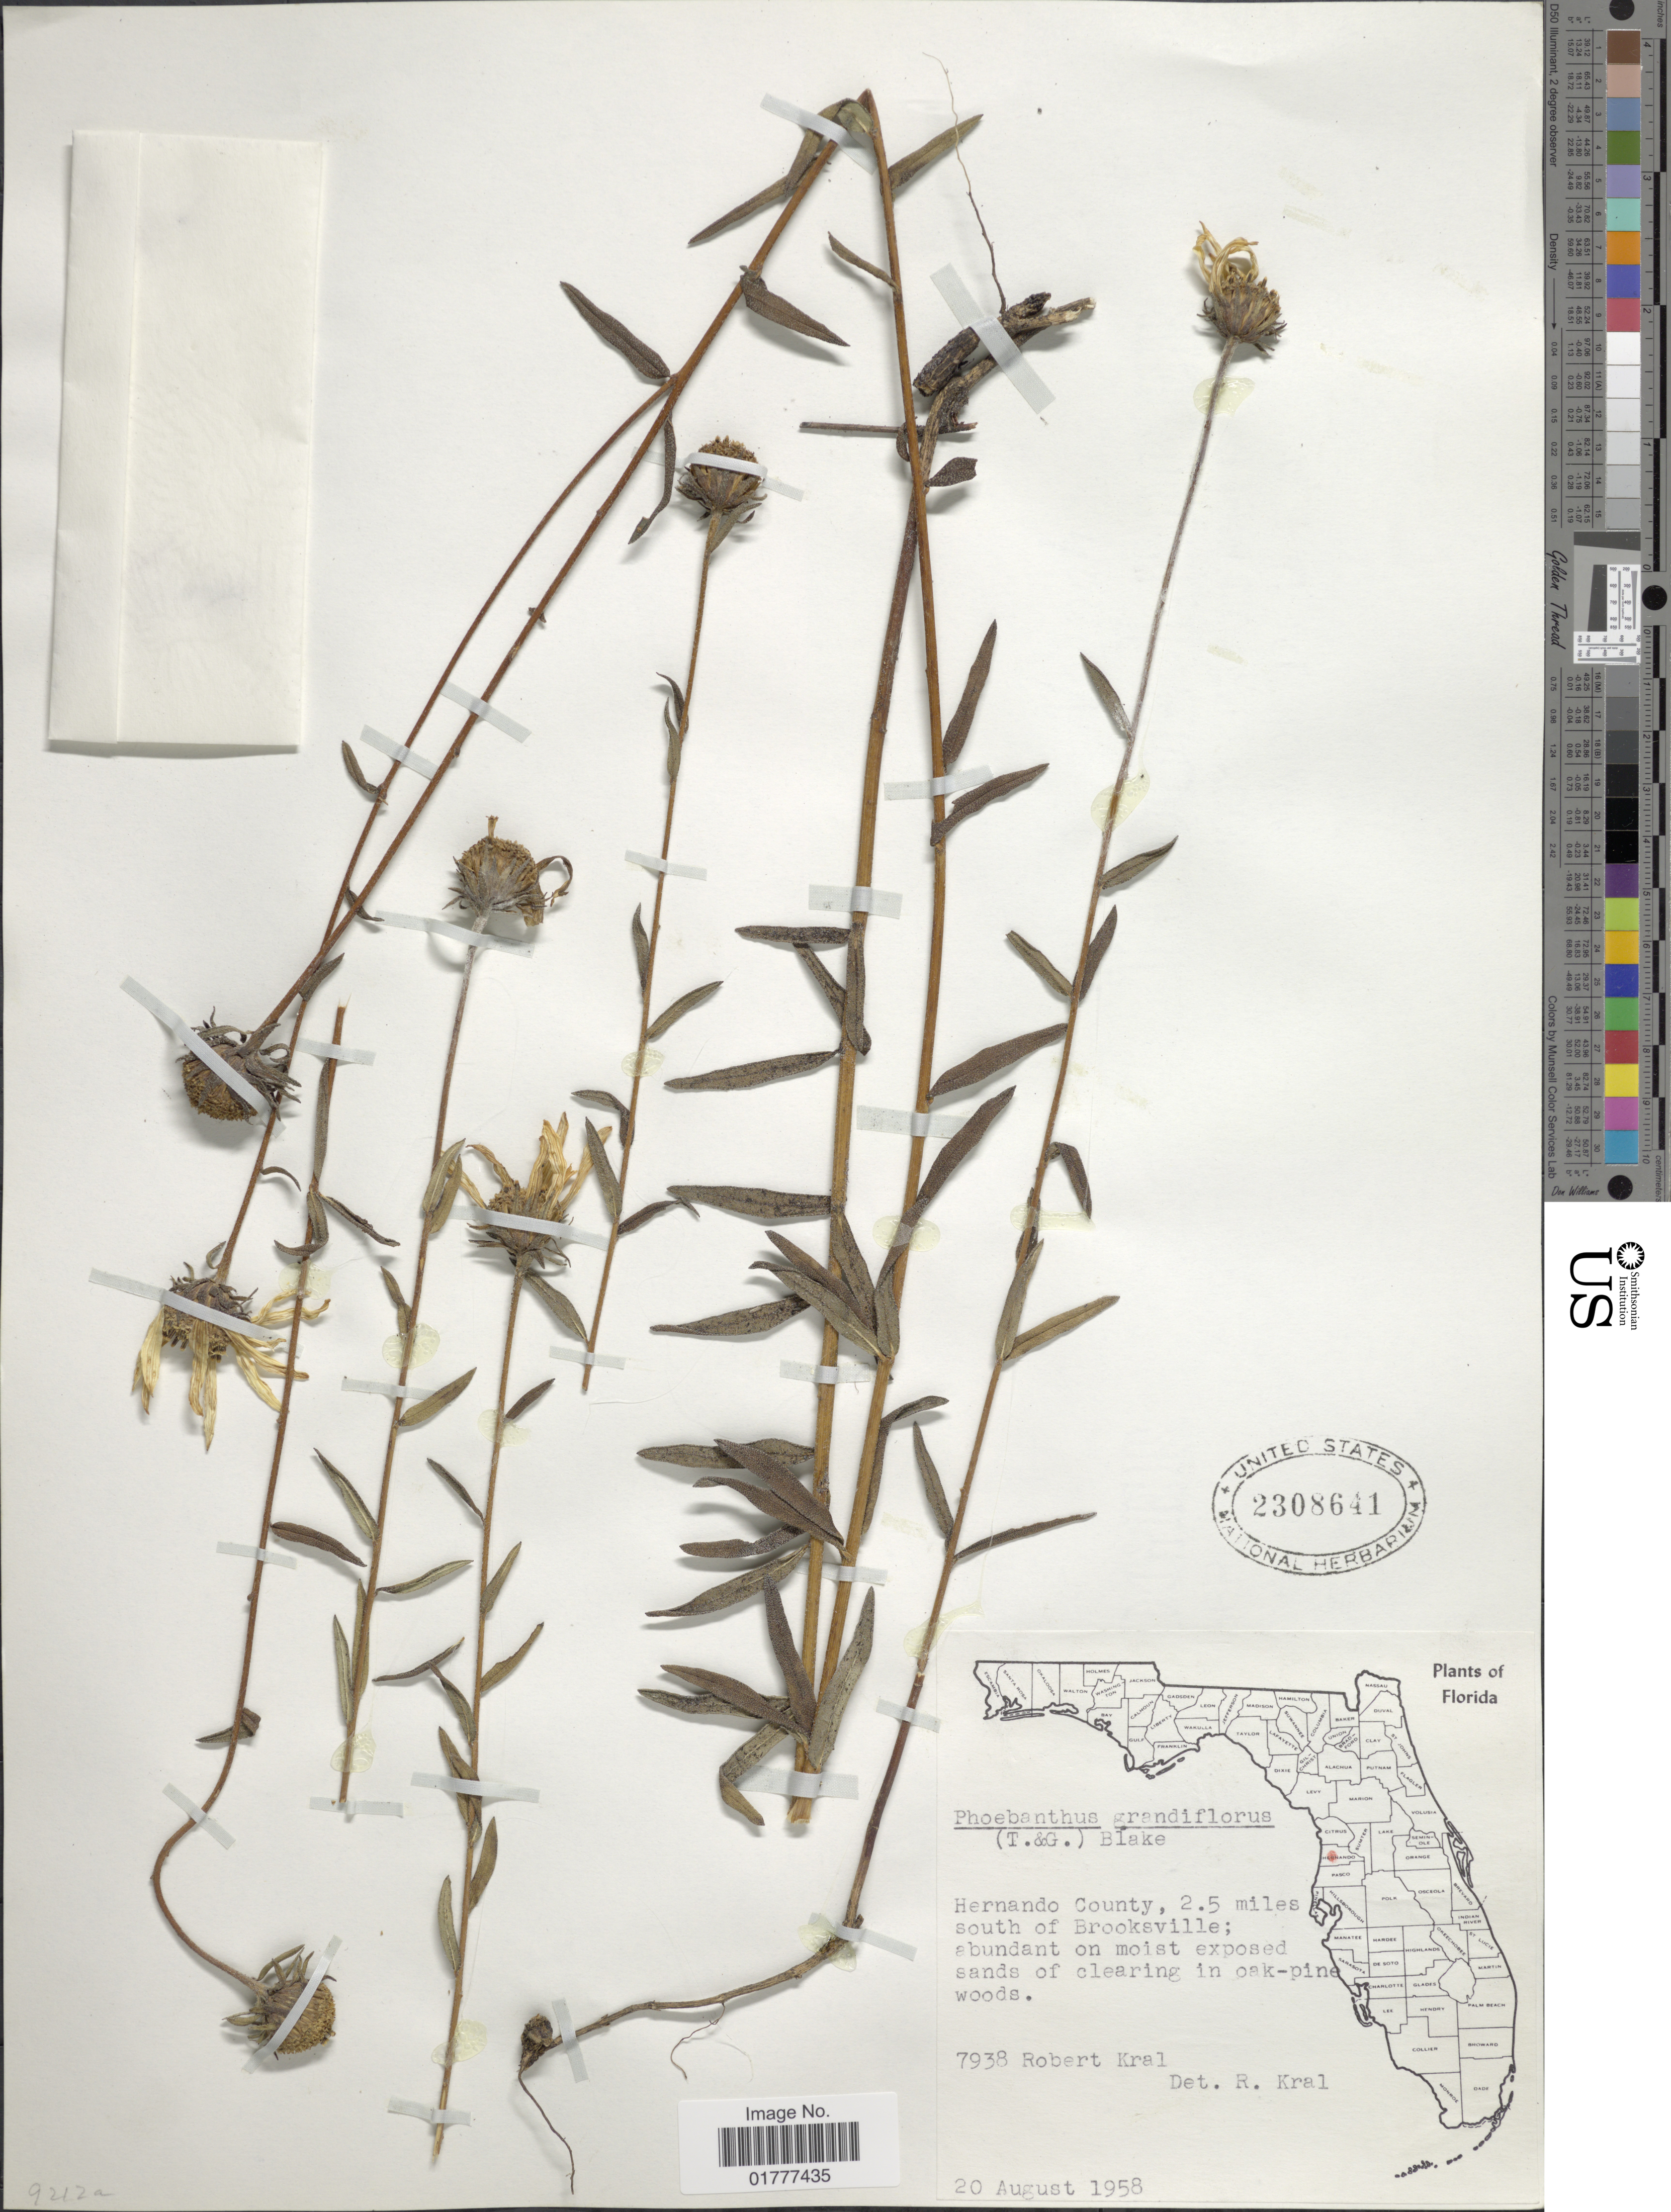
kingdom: Plantae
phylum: Tracheophyta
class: Magnoliopsida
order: Asterales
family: Asteraceae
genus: Phoebanthus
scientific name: Phoebanthus grandiflora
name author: (Torr. & A. Gray) S.F. Blake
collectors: R. Kral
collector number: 7938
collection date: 1958-08-20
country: United States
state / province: Florida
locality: Hernando County, 2.5 miles south of Brooksville.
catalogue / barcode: US 2308641